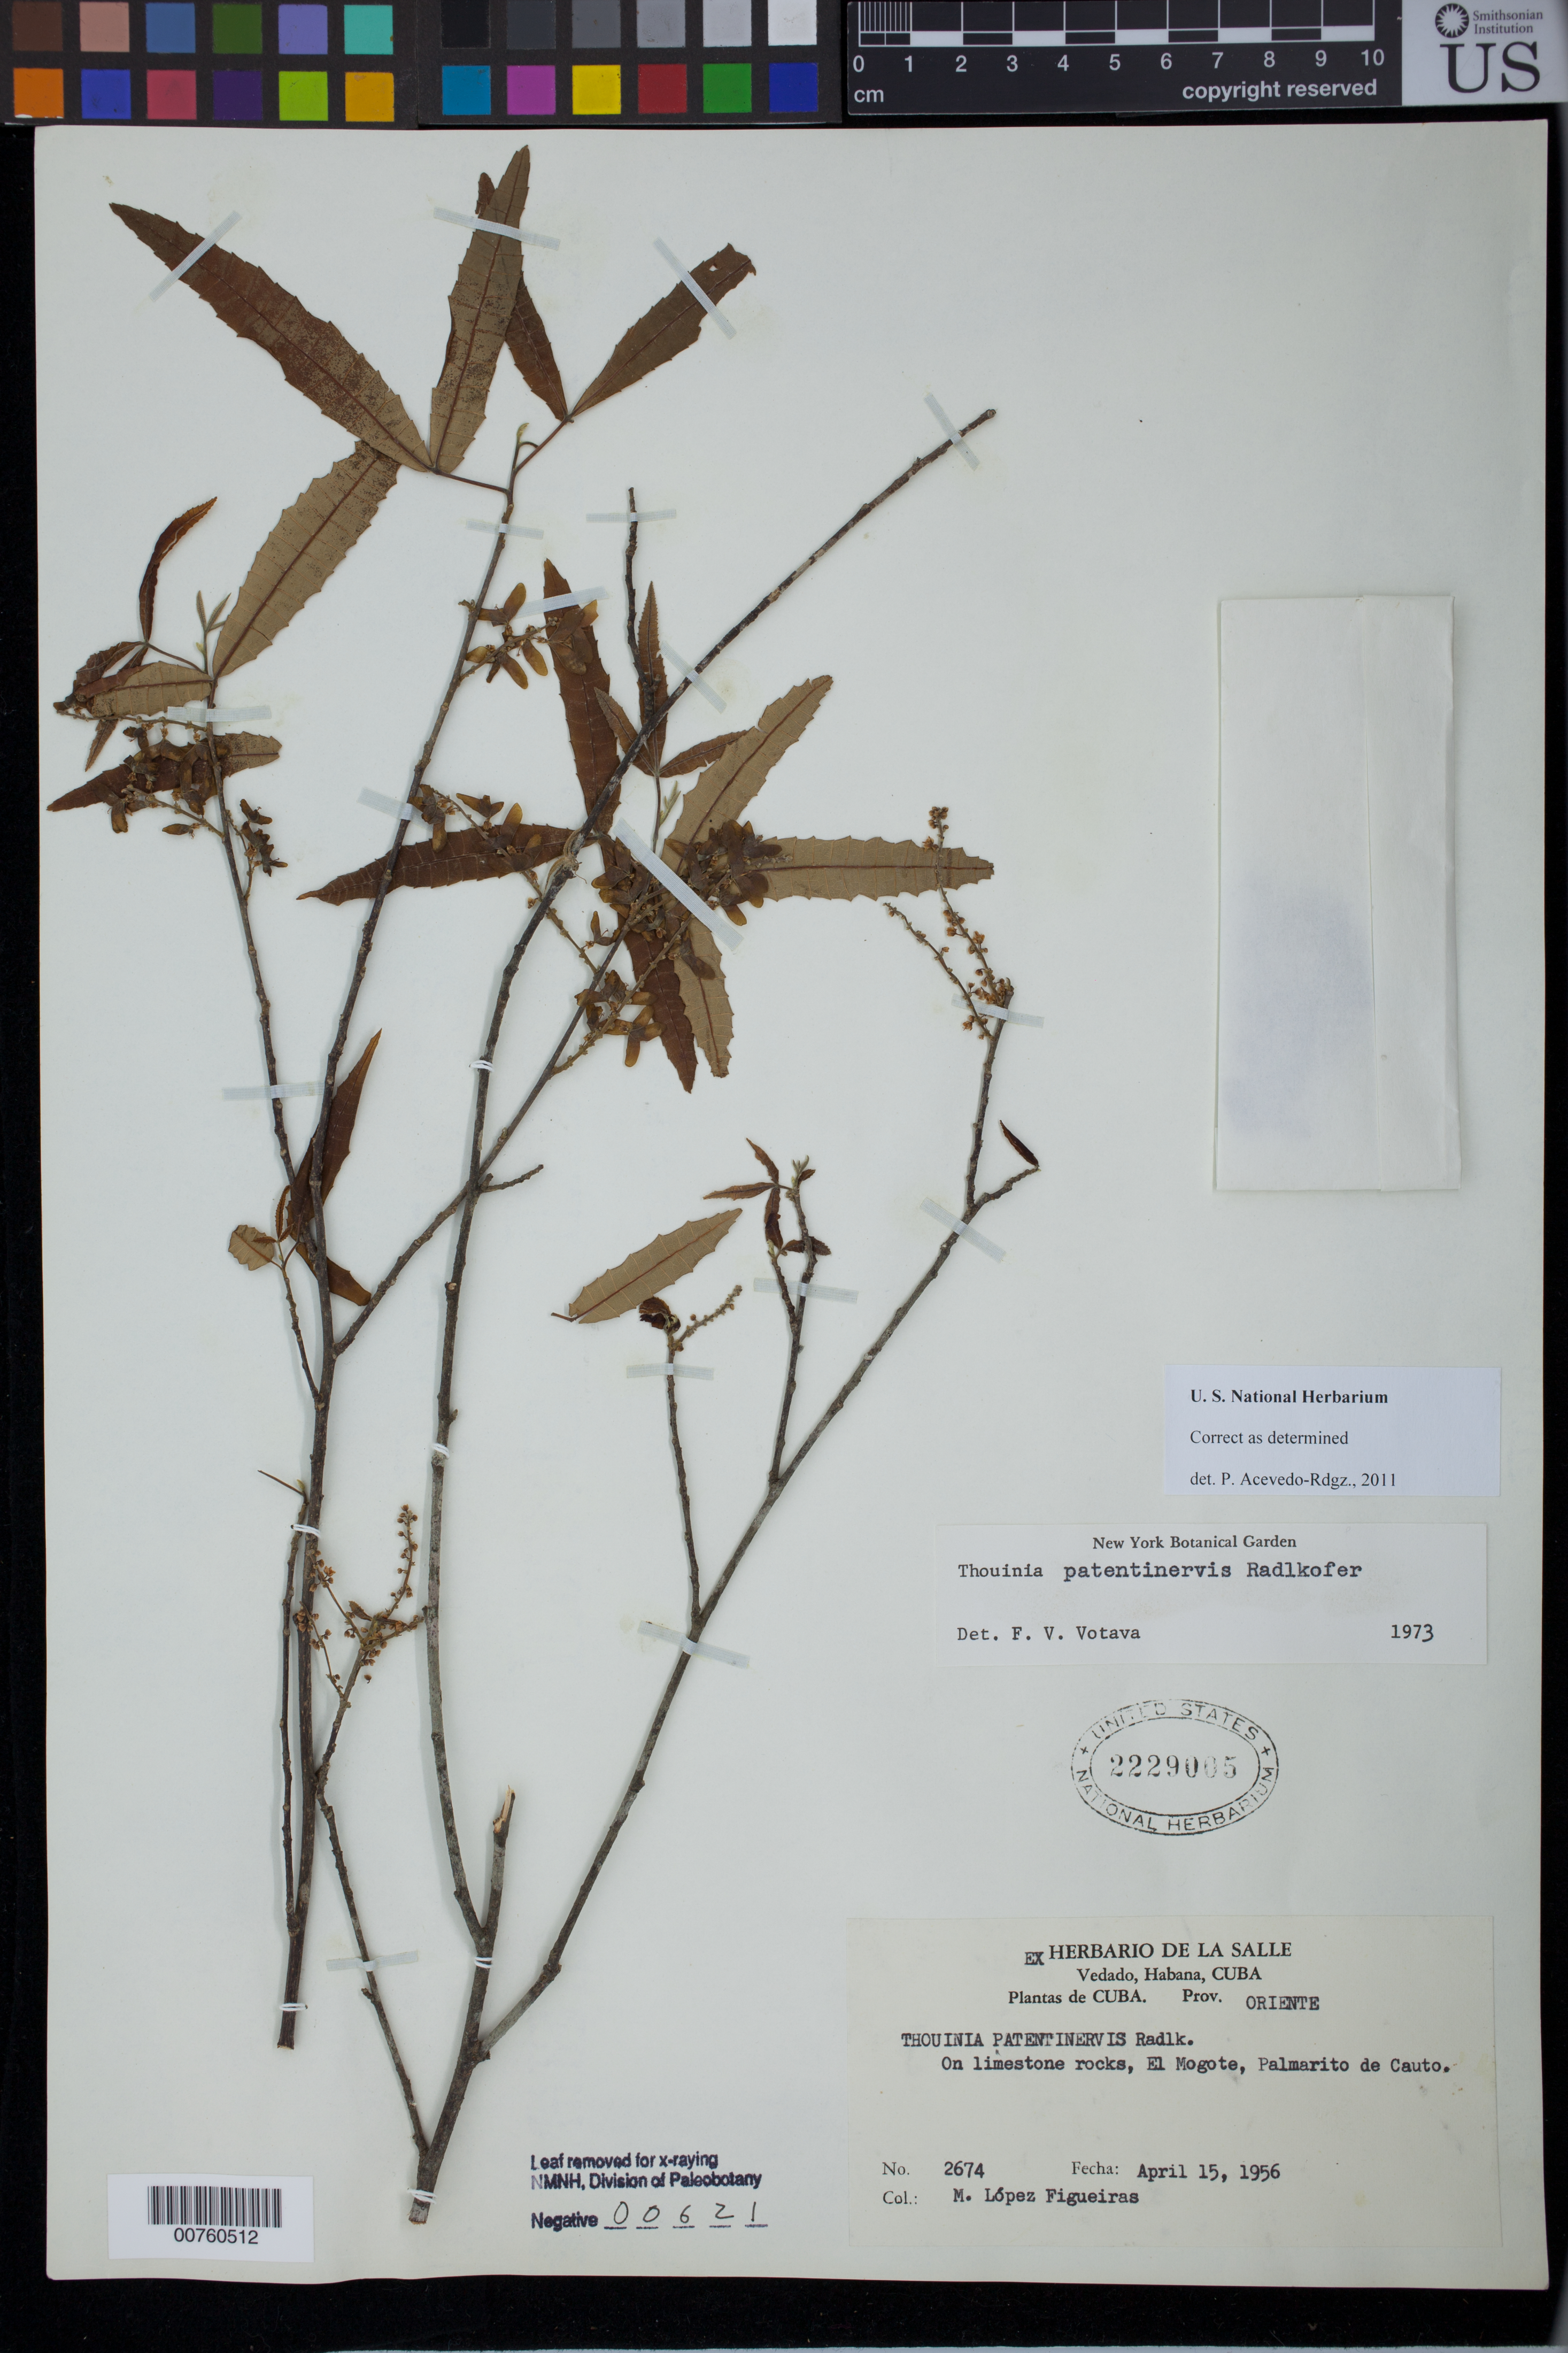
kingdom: Plantae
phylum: Tracheophyta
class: Magnoliopsida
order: Sapindales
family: Sapindaceae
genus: Thouinia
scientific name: Thouinia patentinervis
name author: Radlk.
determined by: Votava, Frank V.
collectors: M. López Figueiras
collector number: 2674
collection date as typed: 15 Apr 1956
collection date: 1956-04-15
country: Cuba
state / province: Oriente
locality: El Mogote, Palmarito de Cauto.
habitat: On limestone rocks.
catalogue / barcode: US 2229005